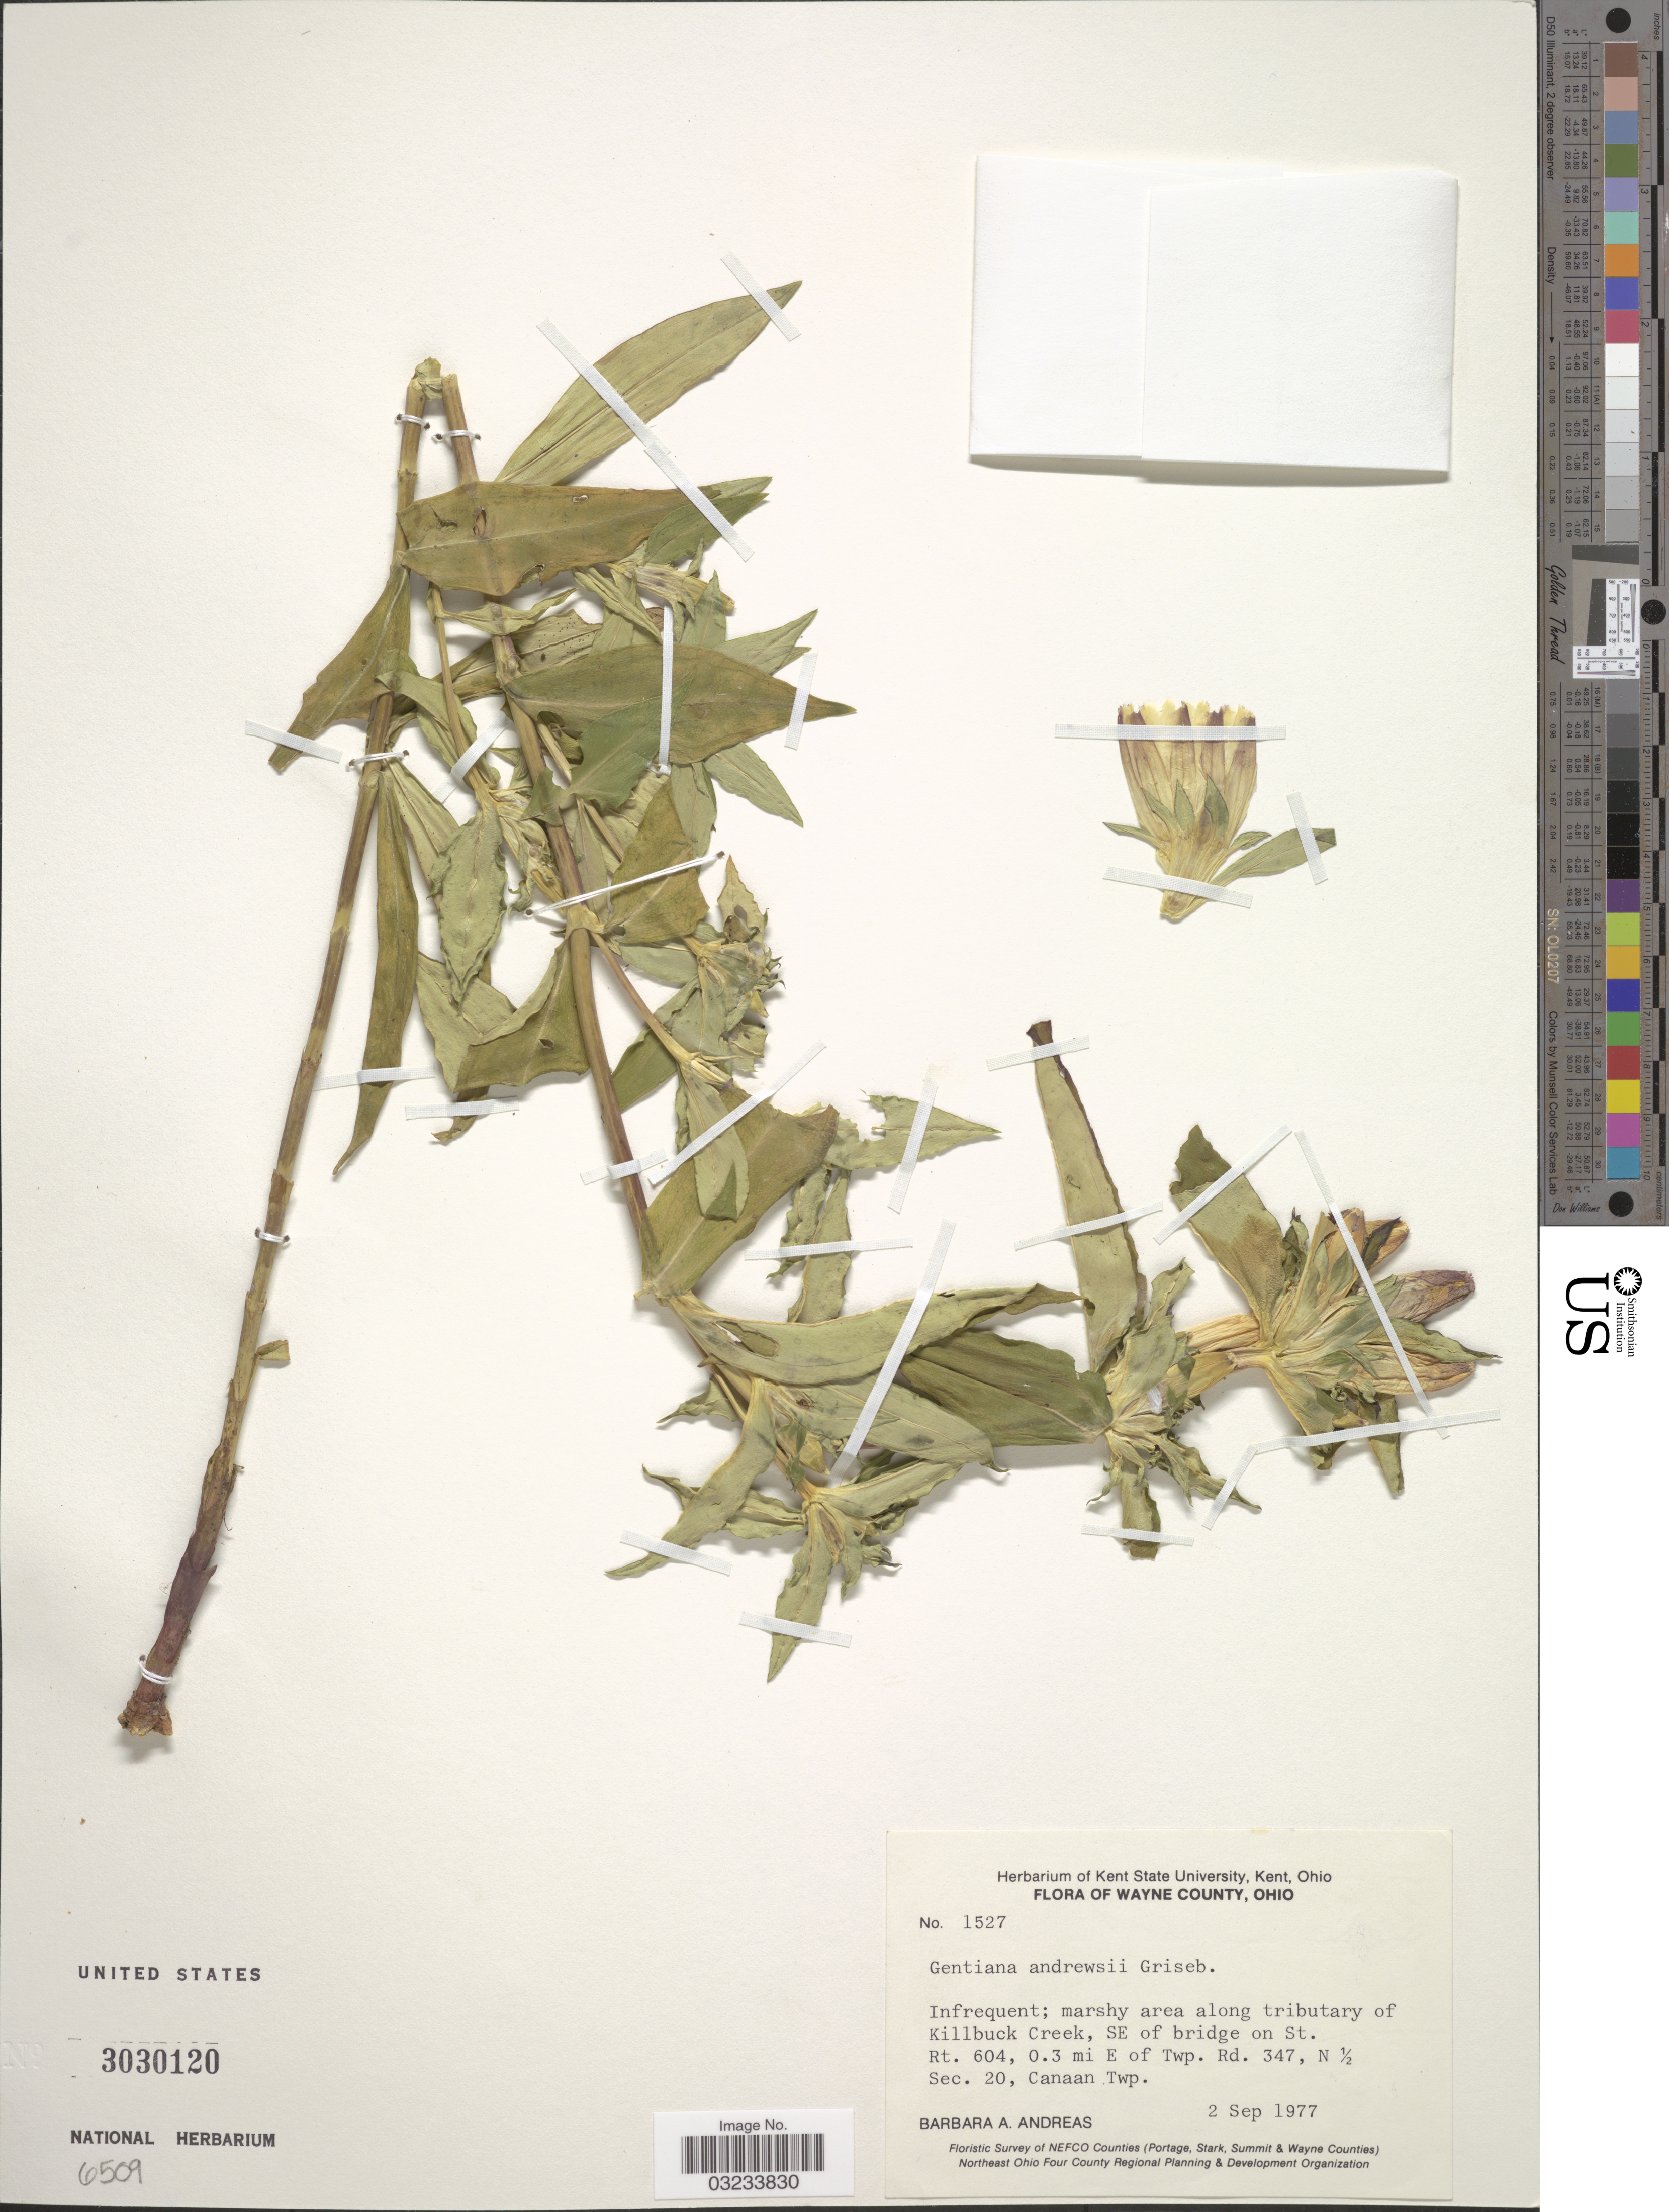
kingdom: Plantae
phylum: Tracheophyta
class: Magnoliopsida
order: Gentianales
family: Gentianaceae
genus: Gentiana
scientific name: Gentiana andrewsii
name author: Griseb.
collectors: B. A. Andreas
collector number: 1527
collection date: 1977-09-02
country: United States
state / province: Ohio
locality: Wayne County. Infrequent; marshy area along tributary of Killbuck Creek, SE of bridge on St. Rt. 604, 0.3 mi E of Twp. Rd. 347, N ½ Sec. 20, Canaan Twp.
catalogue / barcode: US 3030120